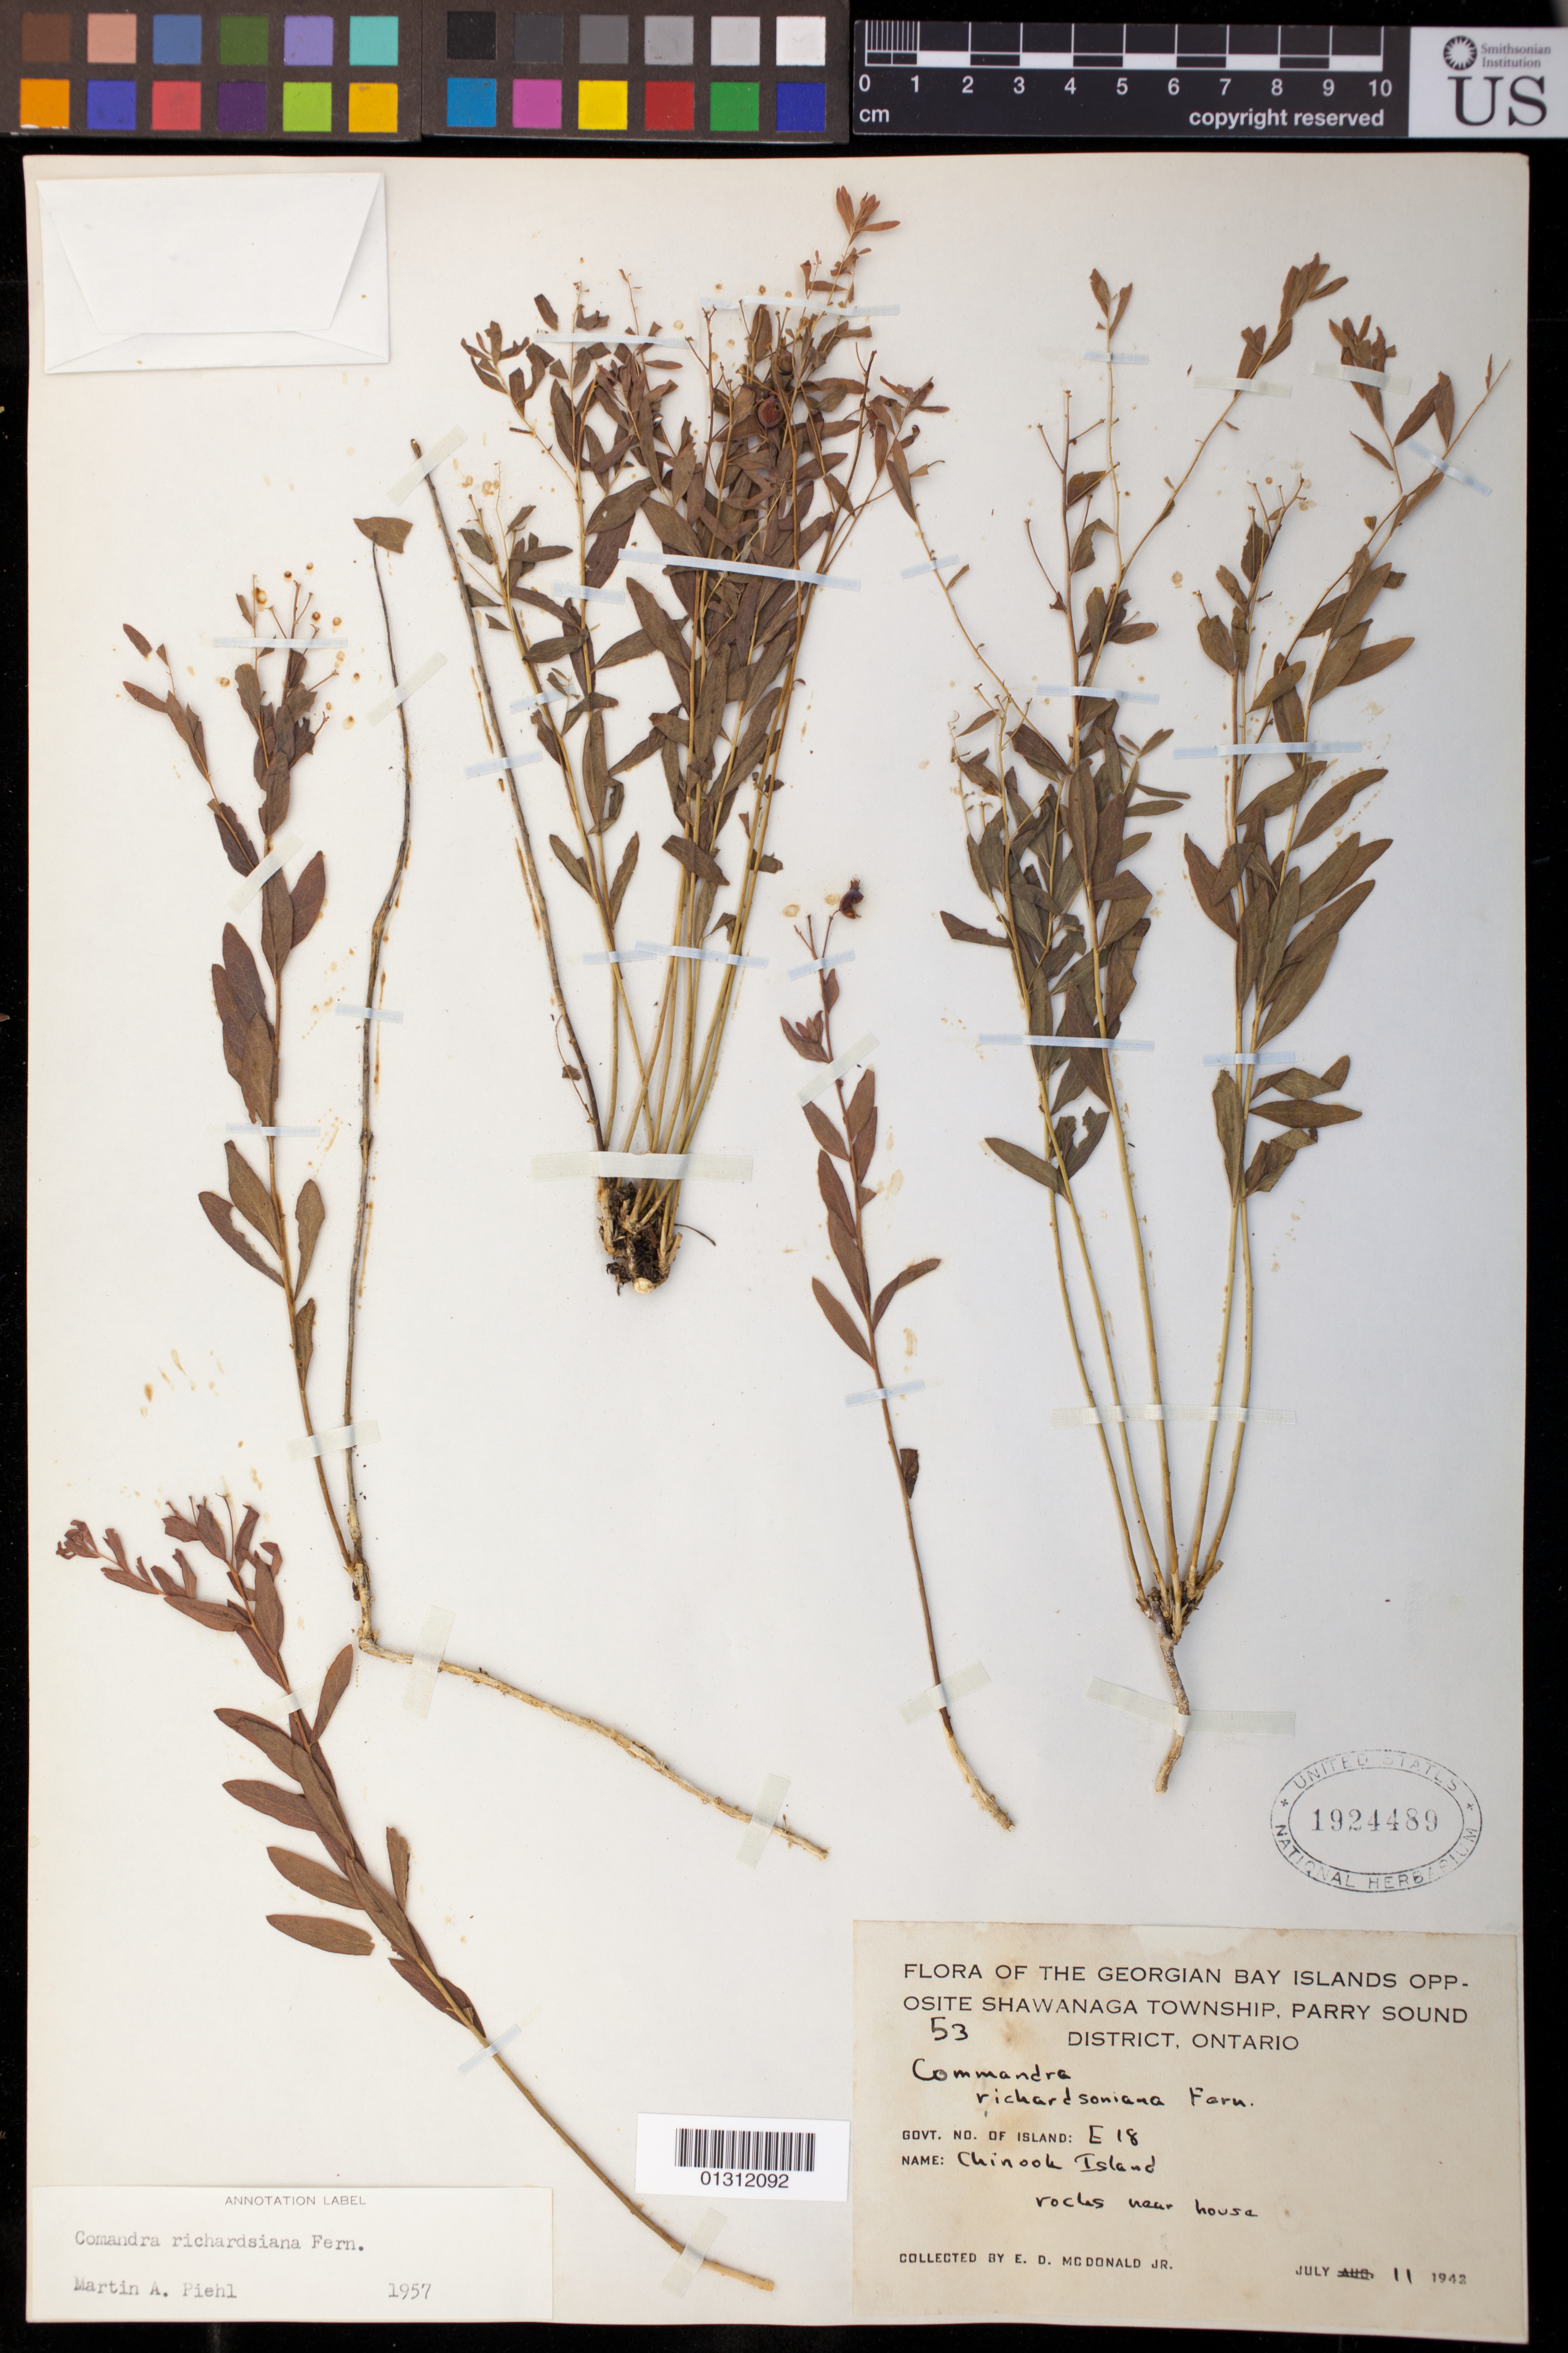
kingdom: Plantae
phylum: Tracheophyta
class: Magnoliopsida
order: Santalales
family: Comandraceae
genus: Comandra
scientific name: Comandra richardsiana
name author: Fernald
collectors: E. D. McDonald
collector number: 53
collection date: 1942-07-11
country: Canada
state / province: Ontario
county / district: Parry Sound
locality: Georgian Bay Islands opposite Shawanaga Township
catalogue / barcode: US 1924489